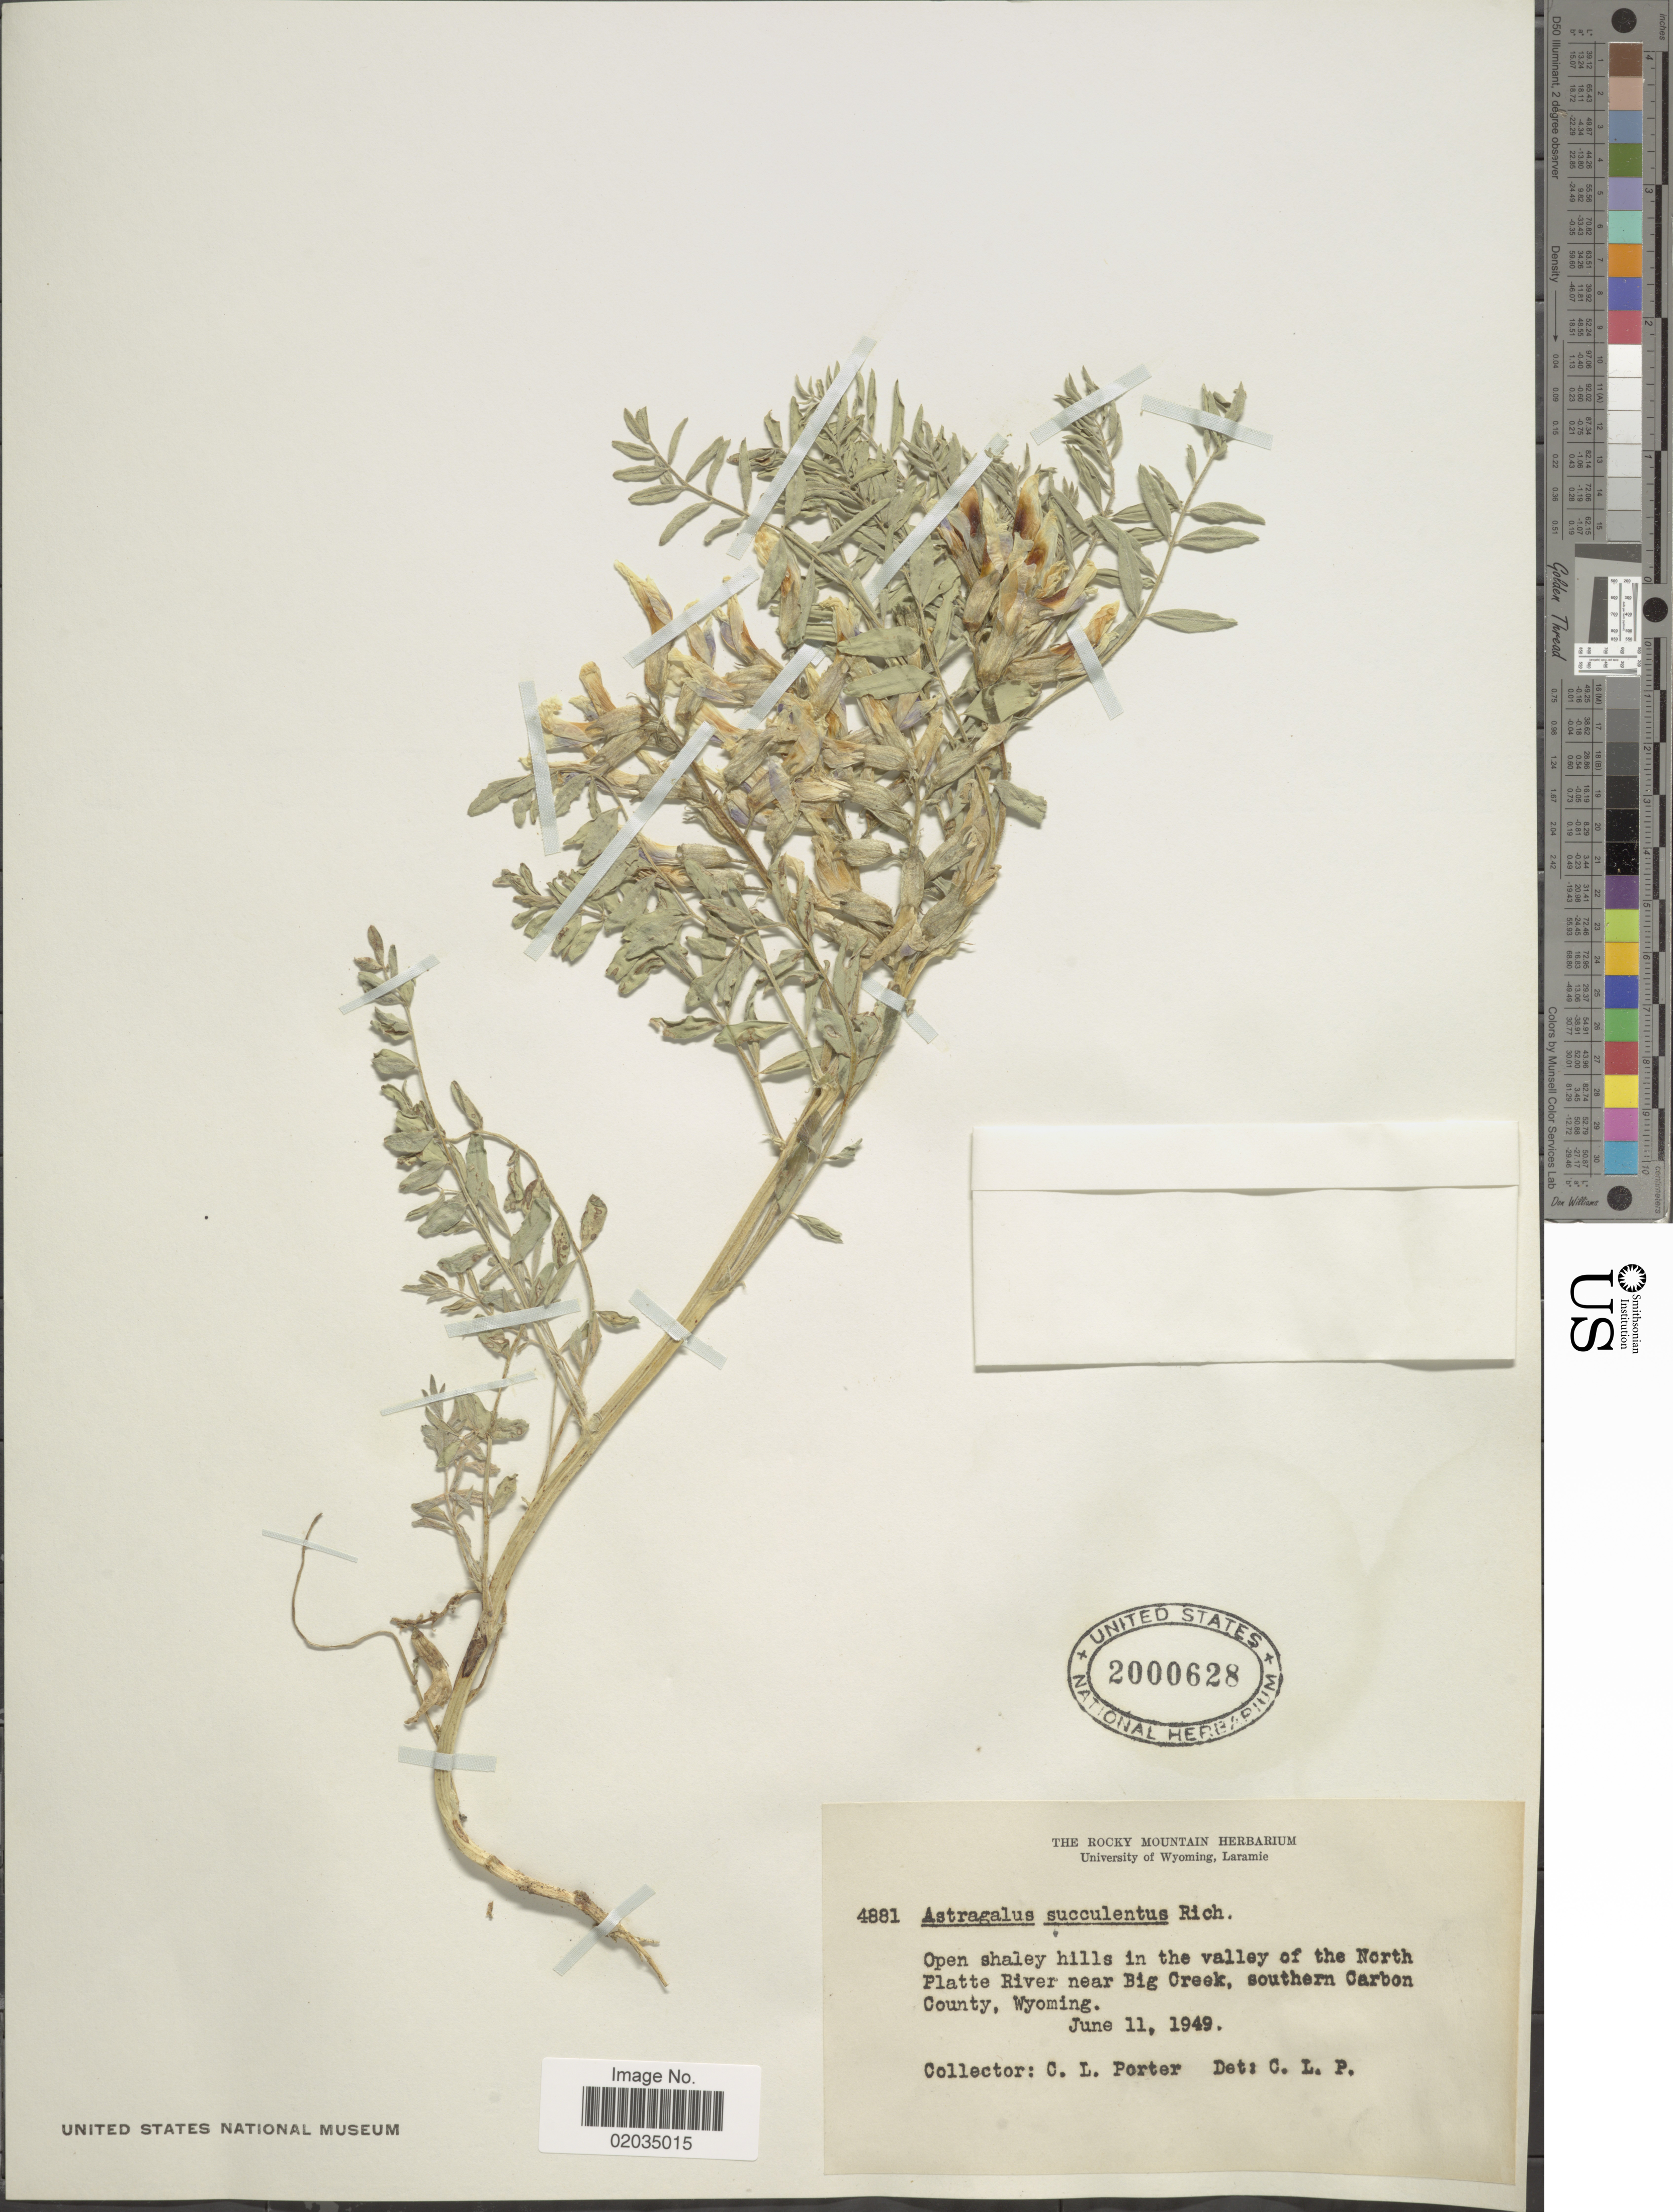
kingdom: Plantae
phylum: Tracheophyta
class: Magnoliopsida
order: Fabales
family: Fabaceae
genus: Astragalus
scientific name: Astragalus succulentus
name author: Richardson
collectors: C. L. Porter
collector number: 4881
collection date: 1949-06-11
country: United States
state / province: Wyoming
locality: Open shaley hills in the valley of the North Platte River near Big Creek, southern Carbon County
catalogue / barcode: US 2000628